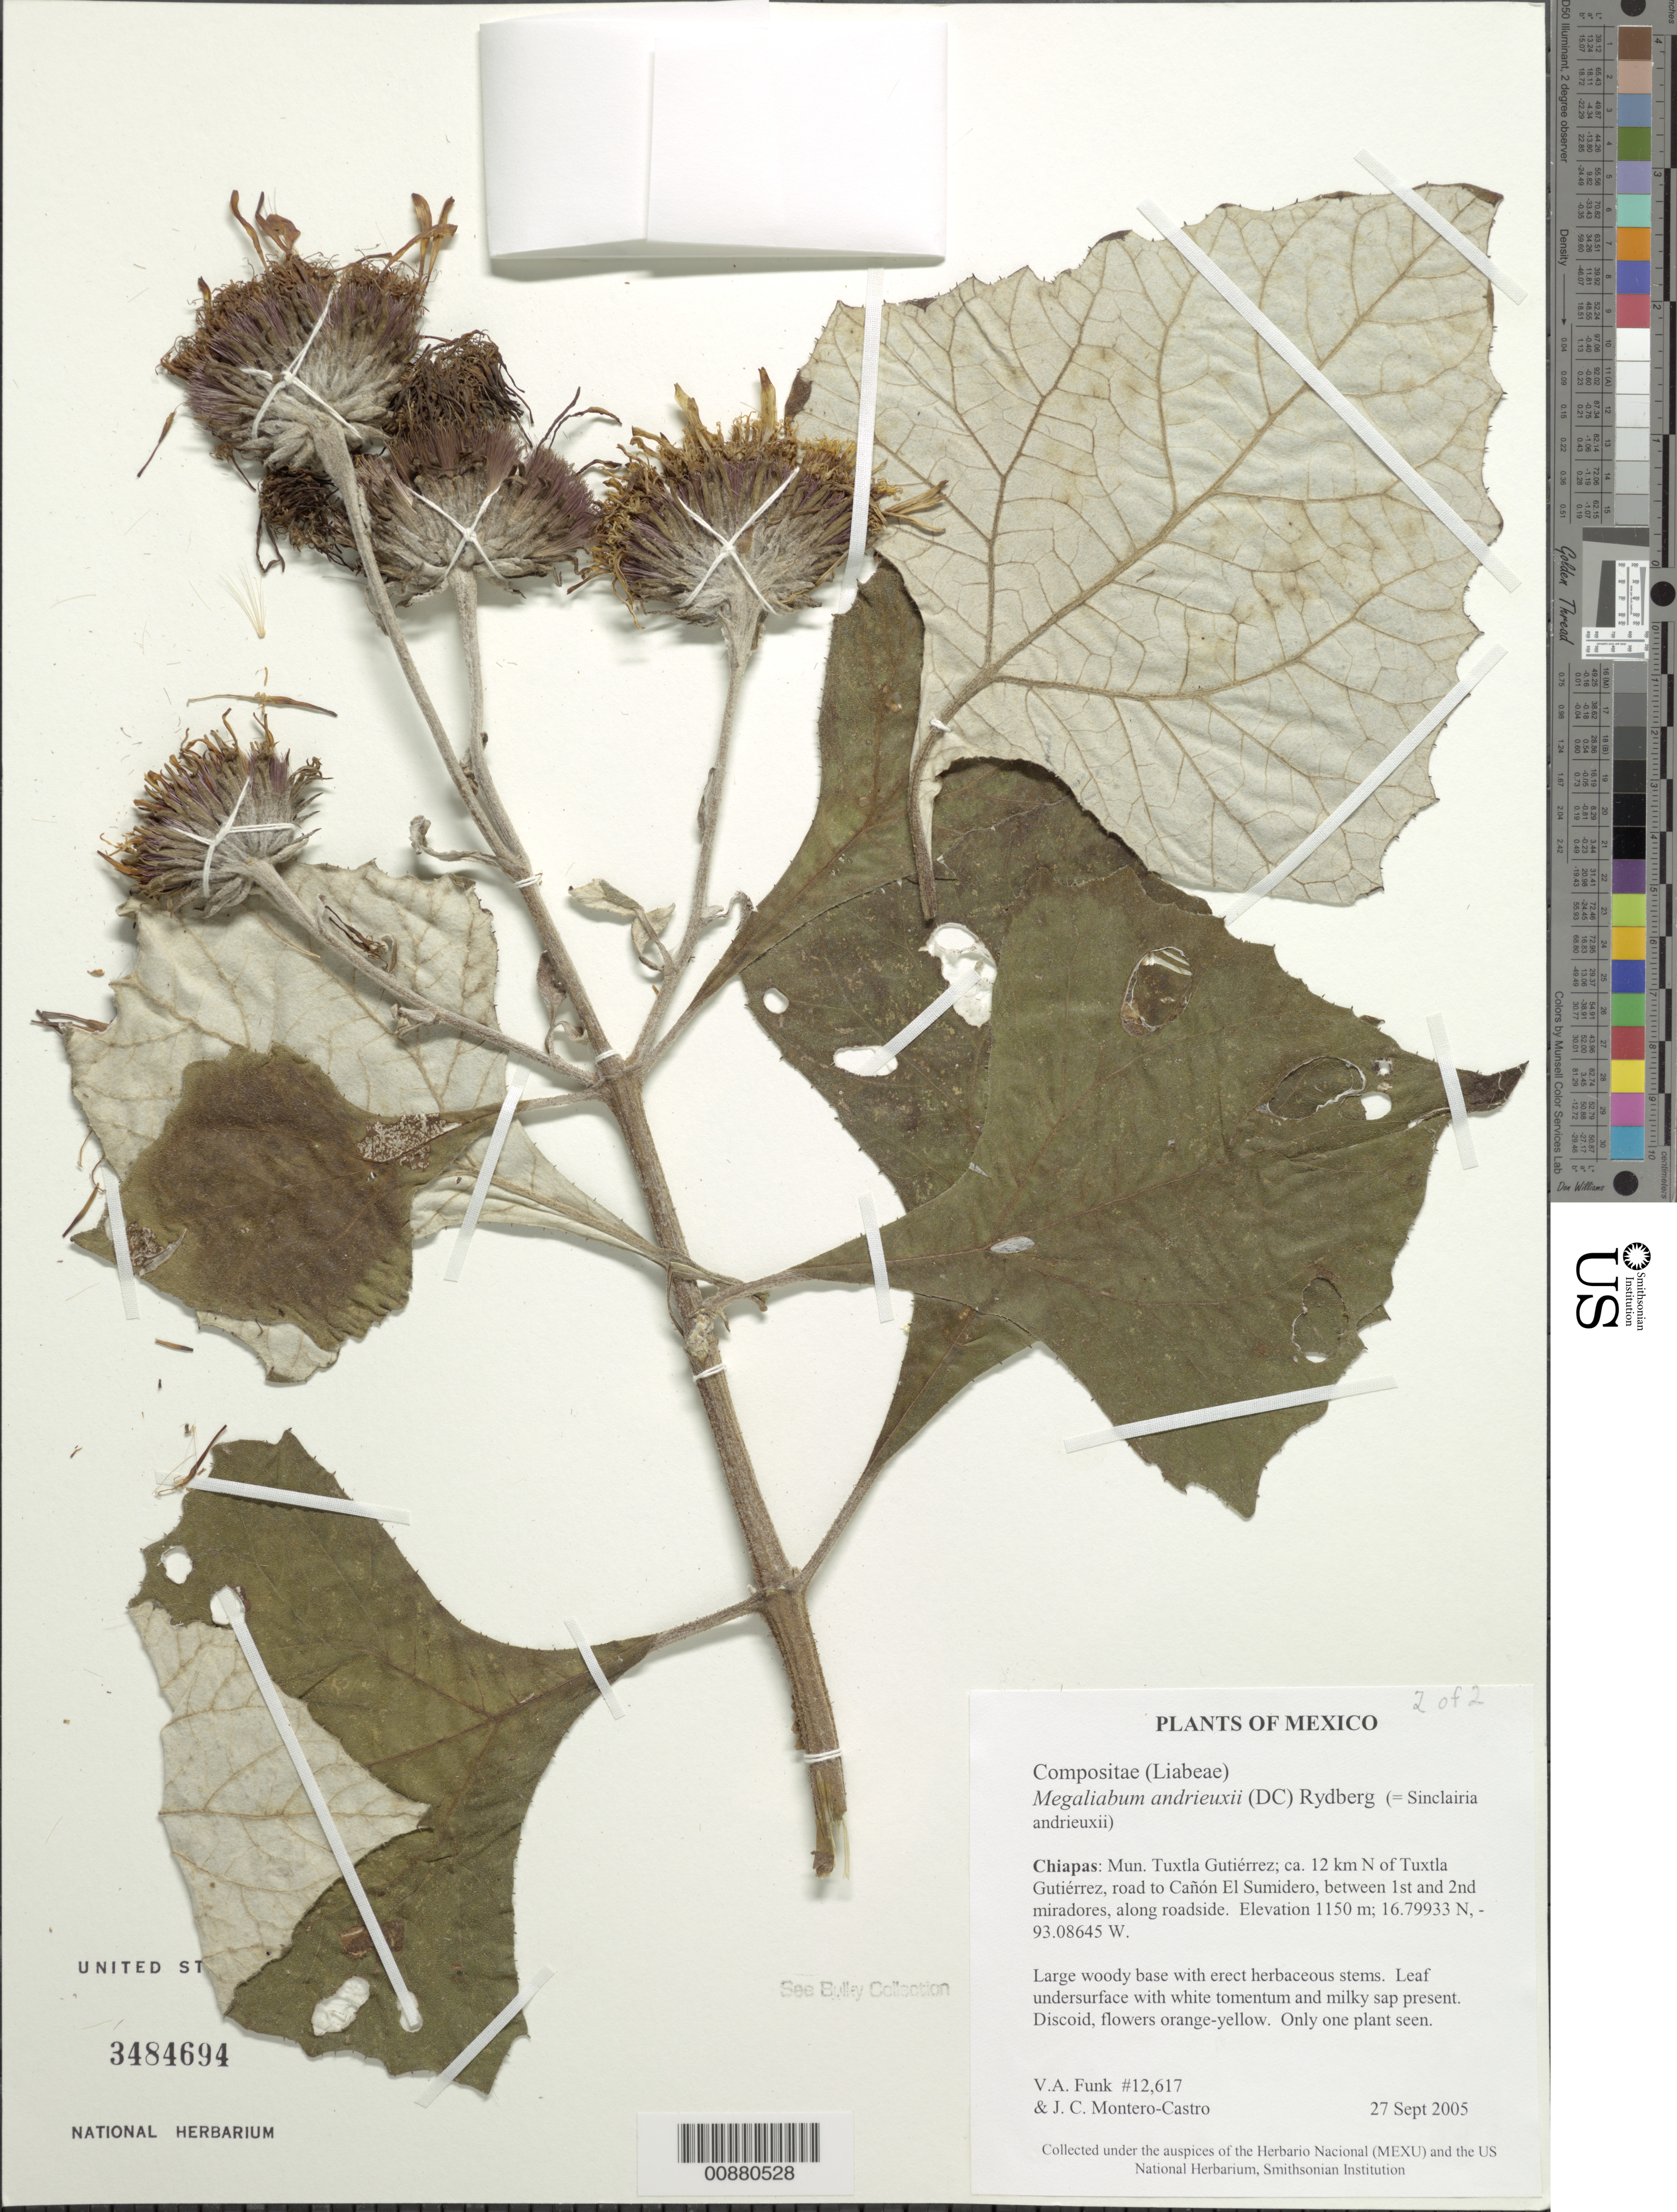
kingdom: Plantae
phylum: Tracheophyta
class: Magnoliopsida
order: Asterales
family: Asteraceae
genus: Sinclairia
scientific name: Sinclairia andrieuxii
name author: (DC.) H. Rob. & Brettell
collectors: V. Funk & J. Montero-Castro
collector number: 12617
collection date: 2005-09-27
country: Mexico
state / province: Chiapas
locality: Chiapas: Mun. Tuxtla Gutiérrez; ca. 12 km N of Tuxtla Gutiérrez, road to Cañón El Sumidero, between 1st and 2nd miradores, along roadside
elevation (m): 1150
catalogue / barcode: US 3484694